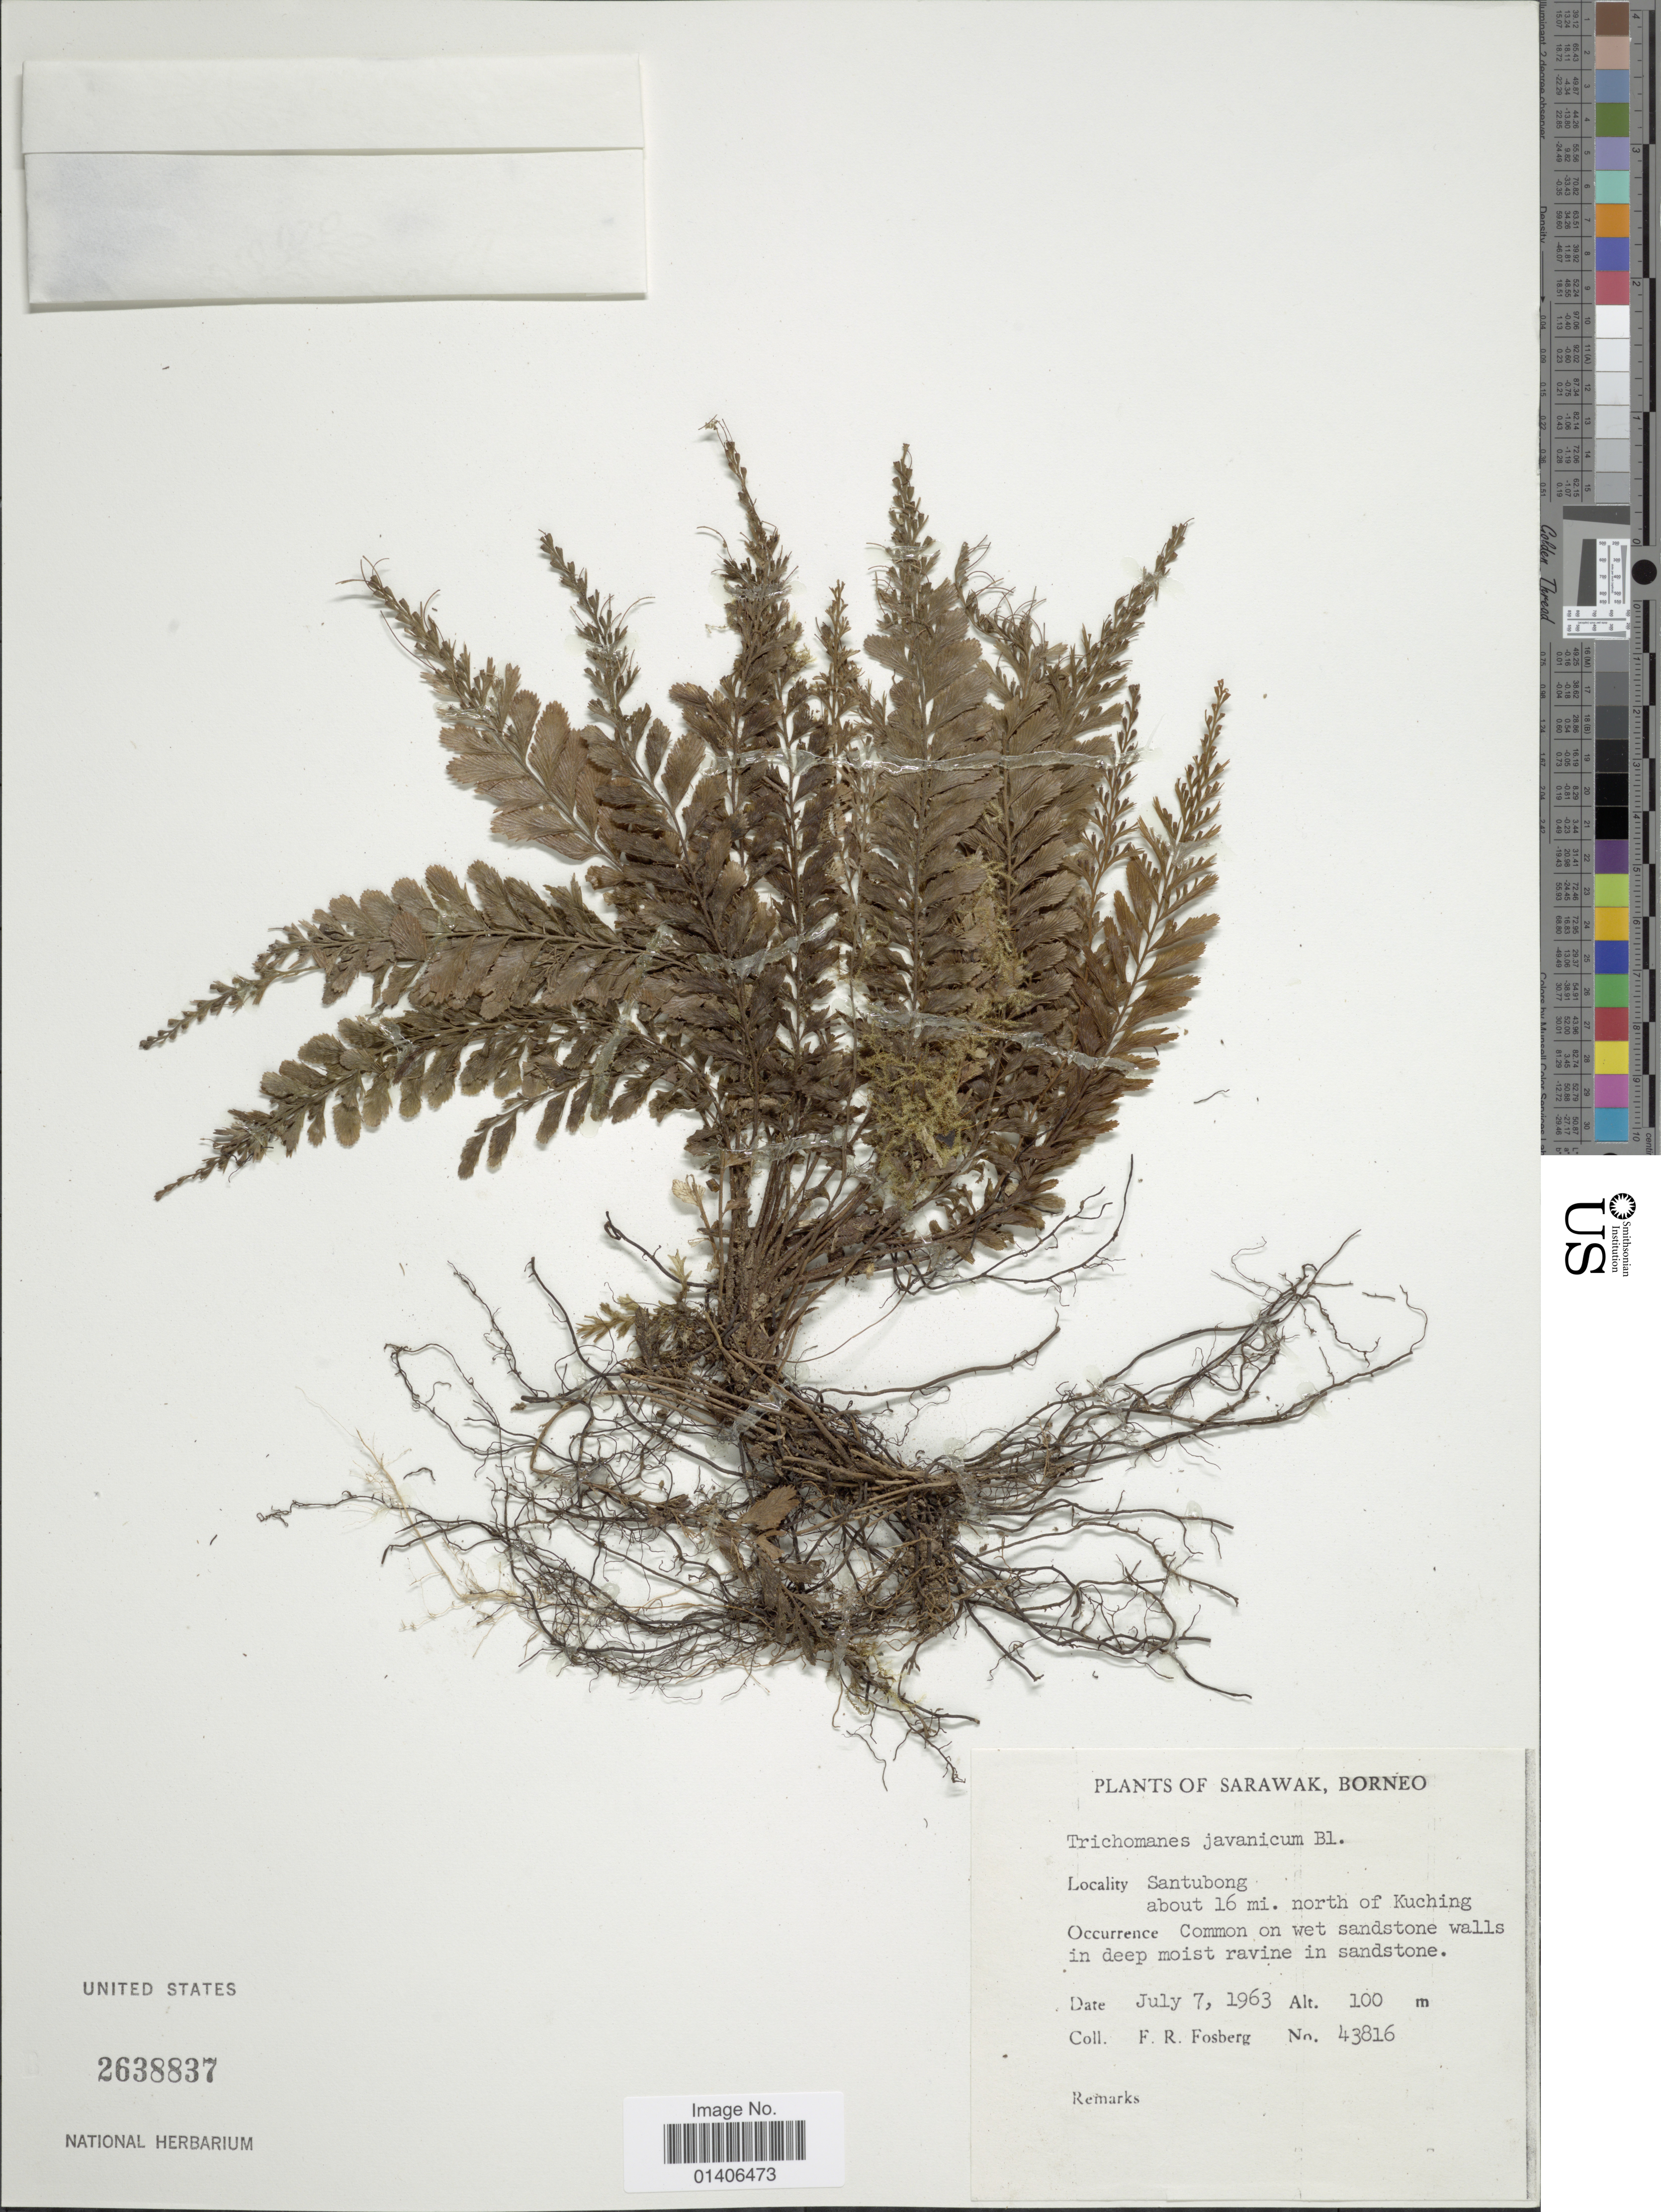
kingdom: Plantae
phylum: Tracheophyta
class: Polypodiopsida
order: Hymenophyllales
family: Hymenophyllaceae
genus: Cephalomanes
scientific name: Cephalomanes javanicum var. javanicum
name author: C. Presl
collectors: F. R. Fosberg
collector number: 43816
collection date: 1963-07-07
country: Malaysia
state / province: Sarawak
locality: Borneo, Santubong, about 16 mi. north of Kuching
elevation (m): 100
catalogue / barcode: US 2638837